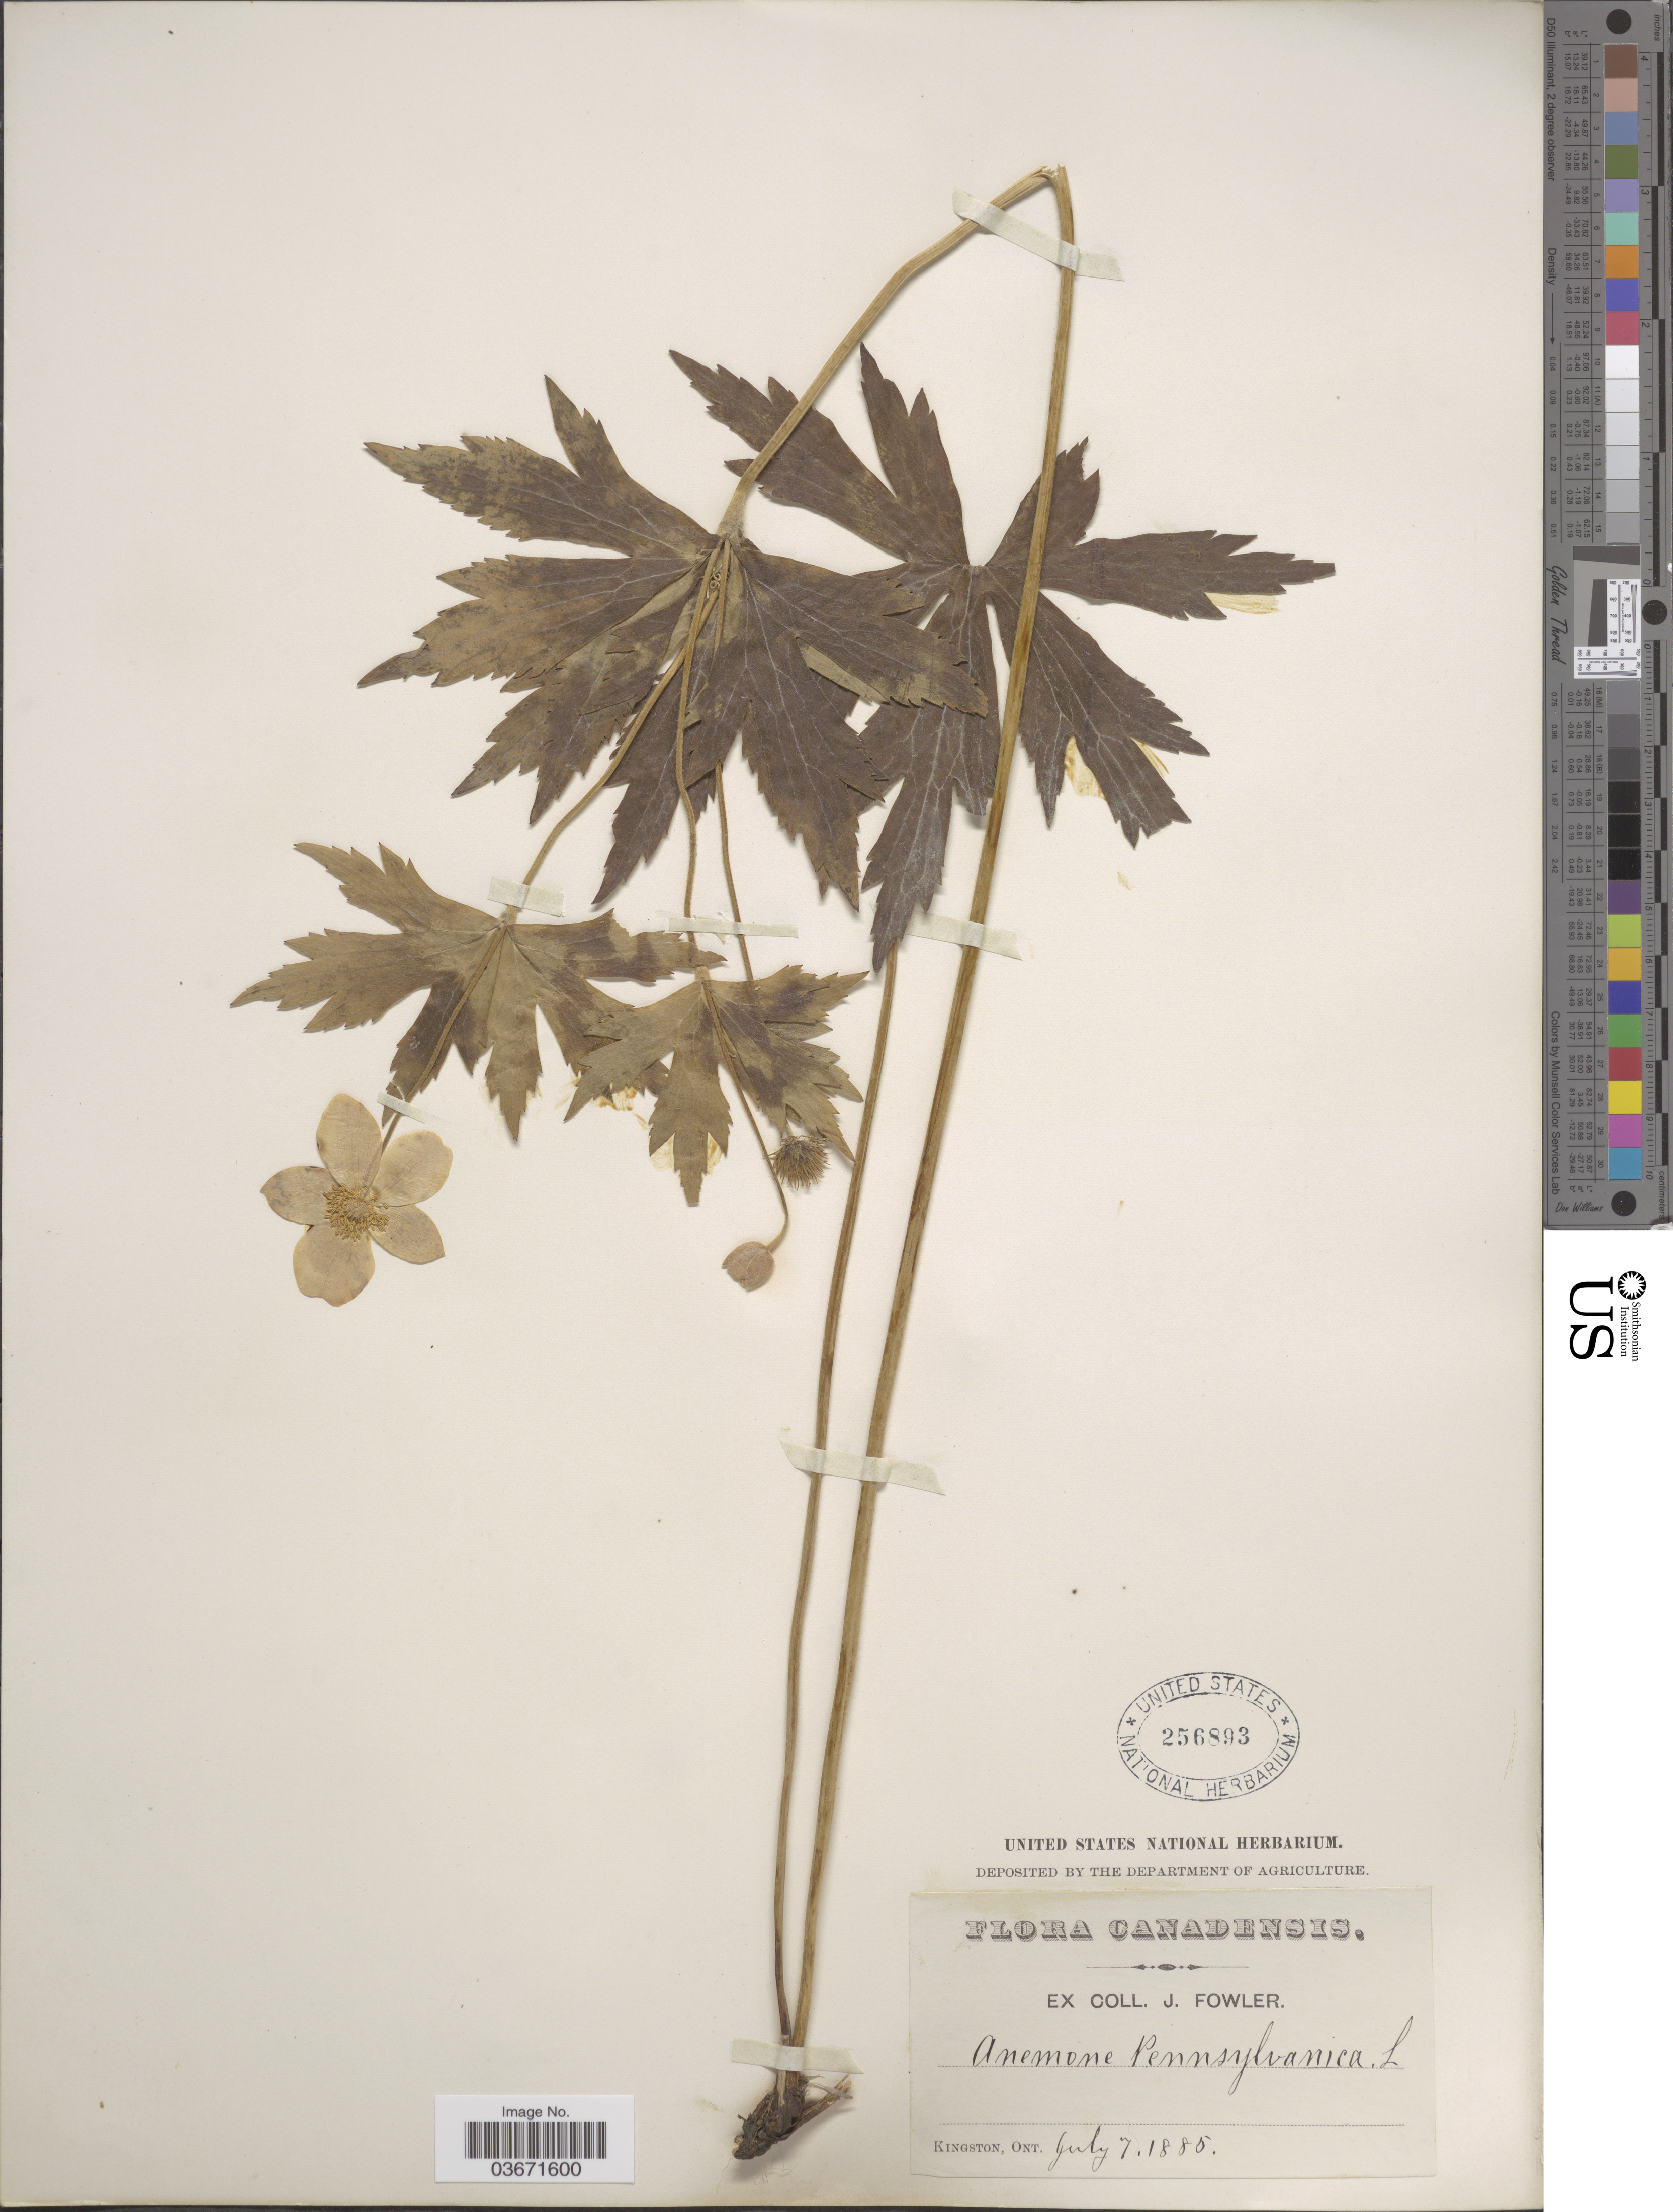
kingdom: Plantae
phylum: Tracheophyta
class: Magnoliopsida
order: Ranunculales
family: Ranunculaceae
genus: Anemone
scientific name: Anemone canadensis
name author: L.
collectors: J. Fowler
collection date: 1885-07-07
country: Canada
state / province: Ontario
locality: Kingston.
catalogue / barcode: US 256893